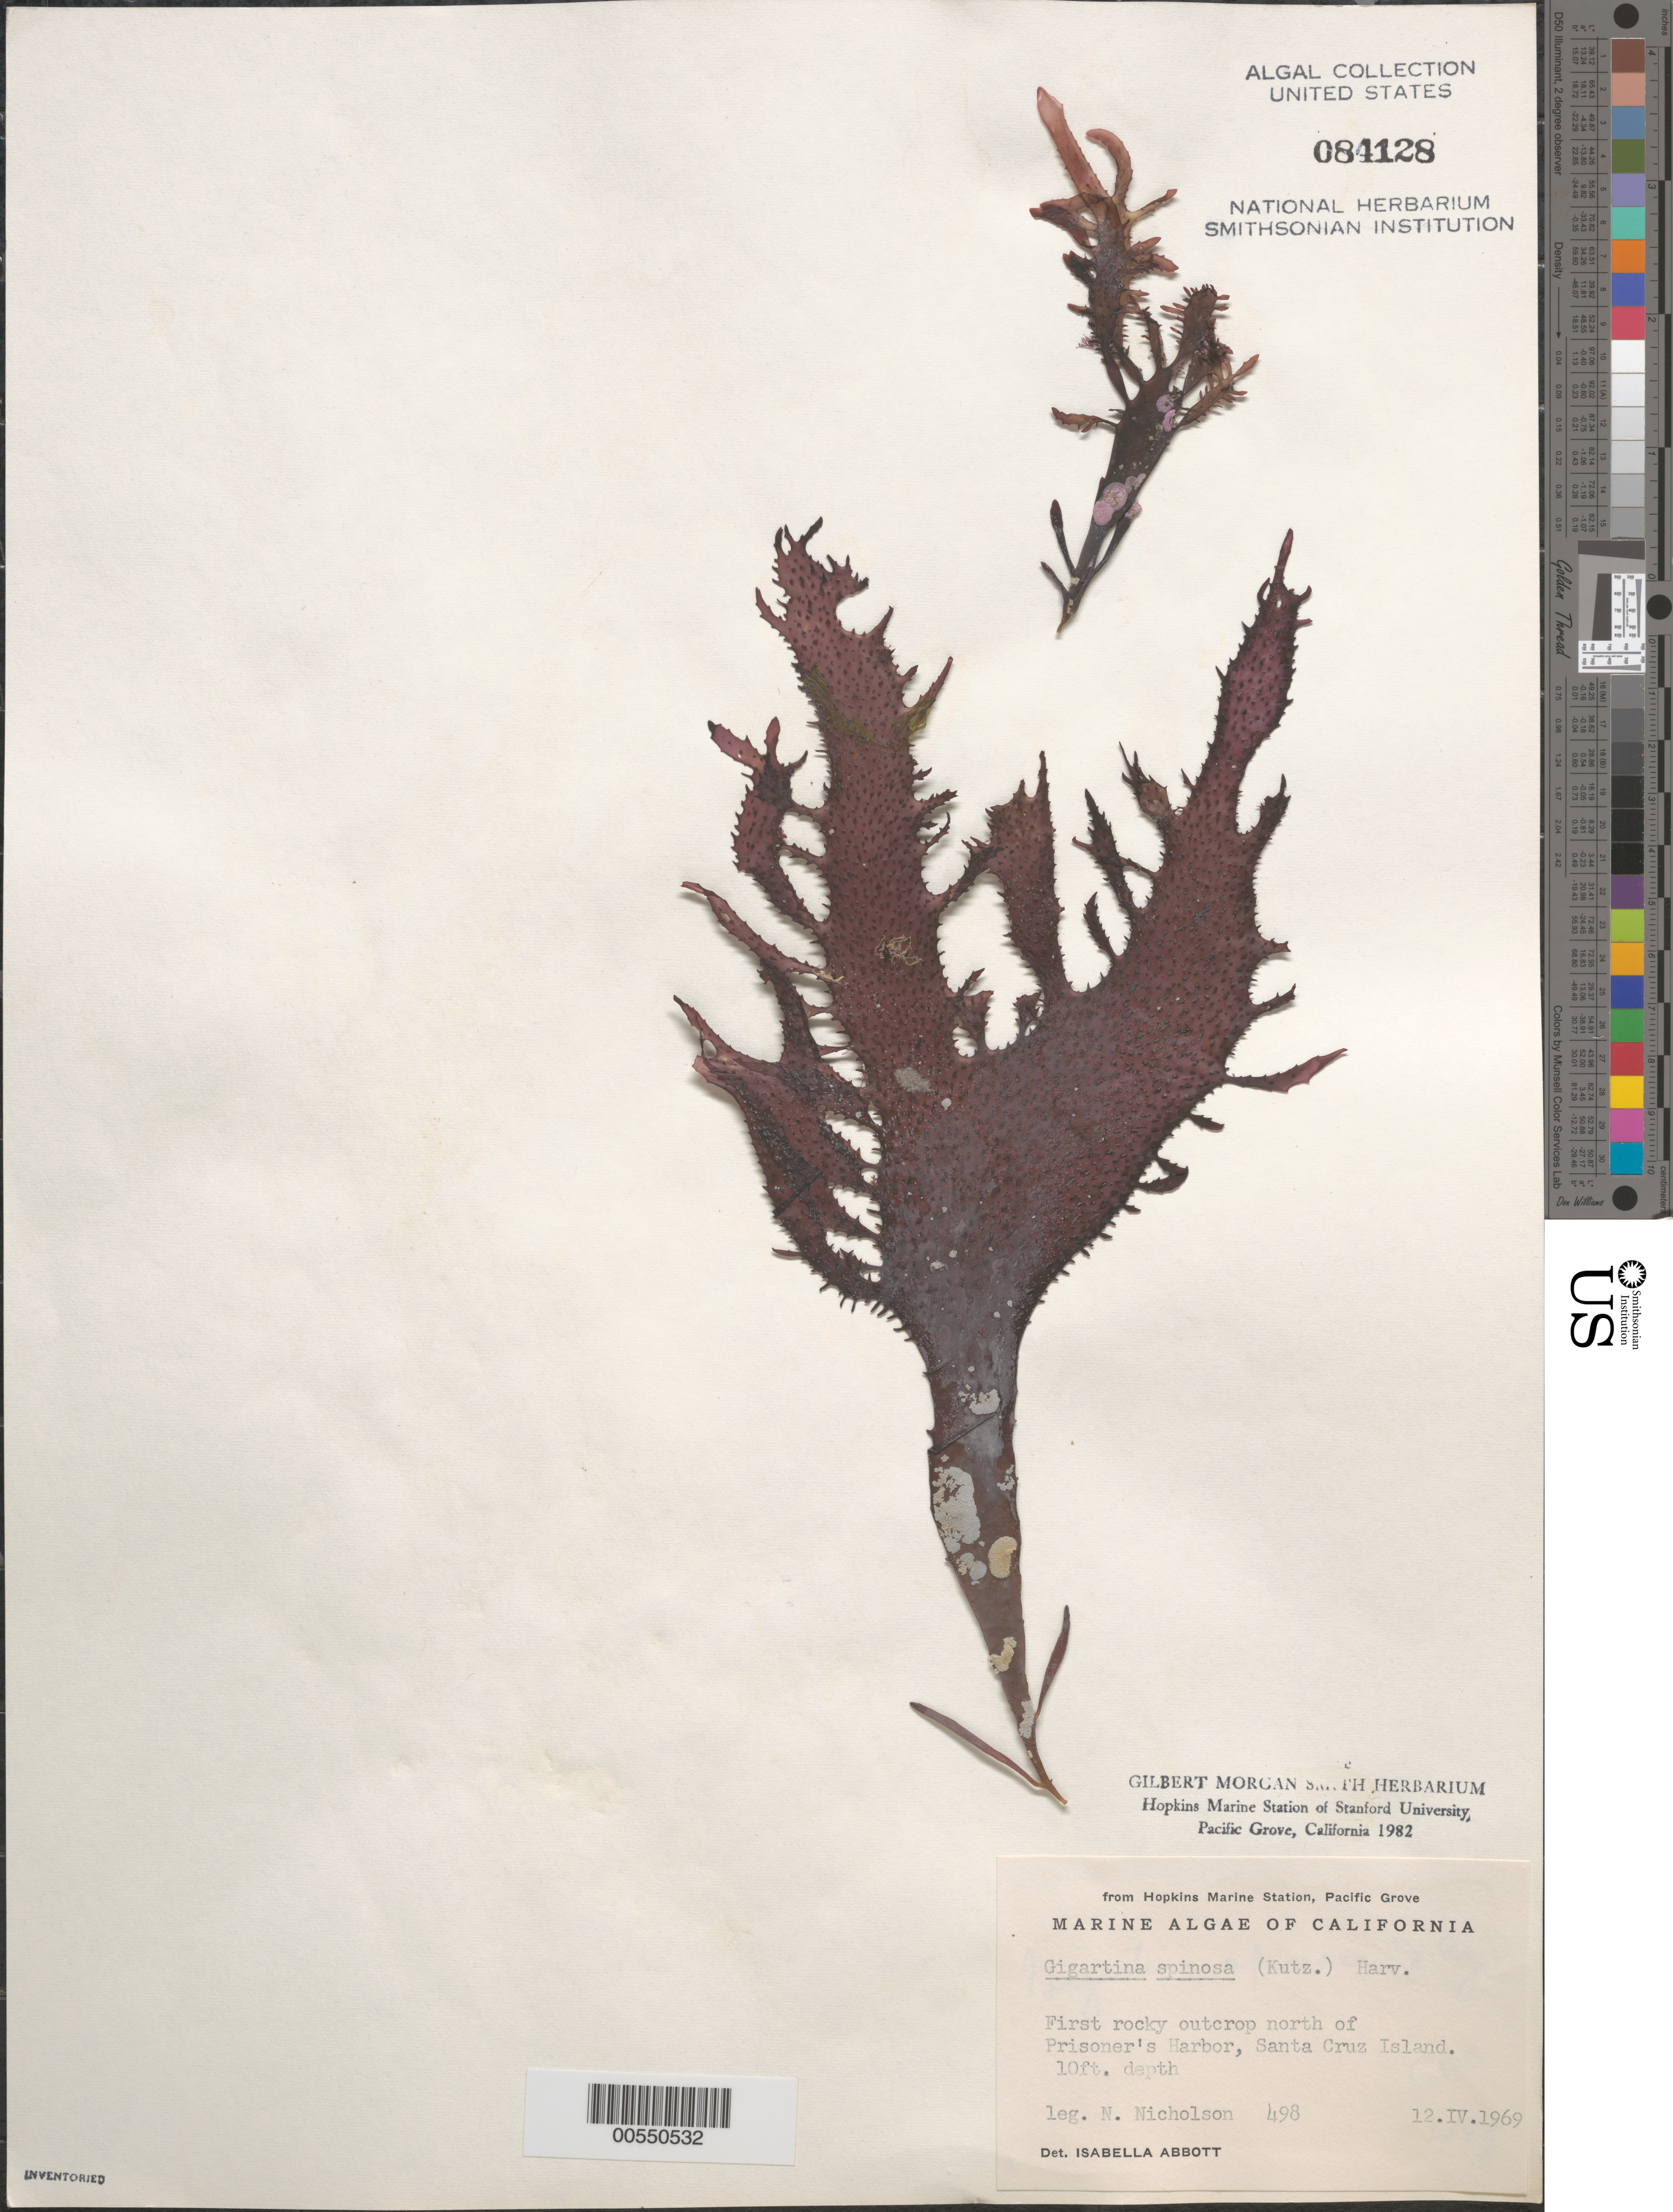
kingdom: Plantae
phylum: Rhodophyta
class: Florideophyceae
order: Gigartinales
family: Gigartinaceae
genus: Chondracanthus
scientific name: Chondracanthus spinosus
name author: (Kütz.) Guiry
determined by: Algae name updating Project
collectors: N. Nicholson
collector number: Nln 498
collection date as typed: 12 Apr 1969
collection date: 1969-04-12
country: United States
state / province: California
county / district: Santa Barbara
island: Santa Cruz Island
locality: North of Prisoner's Harbor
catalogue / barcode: US 84128